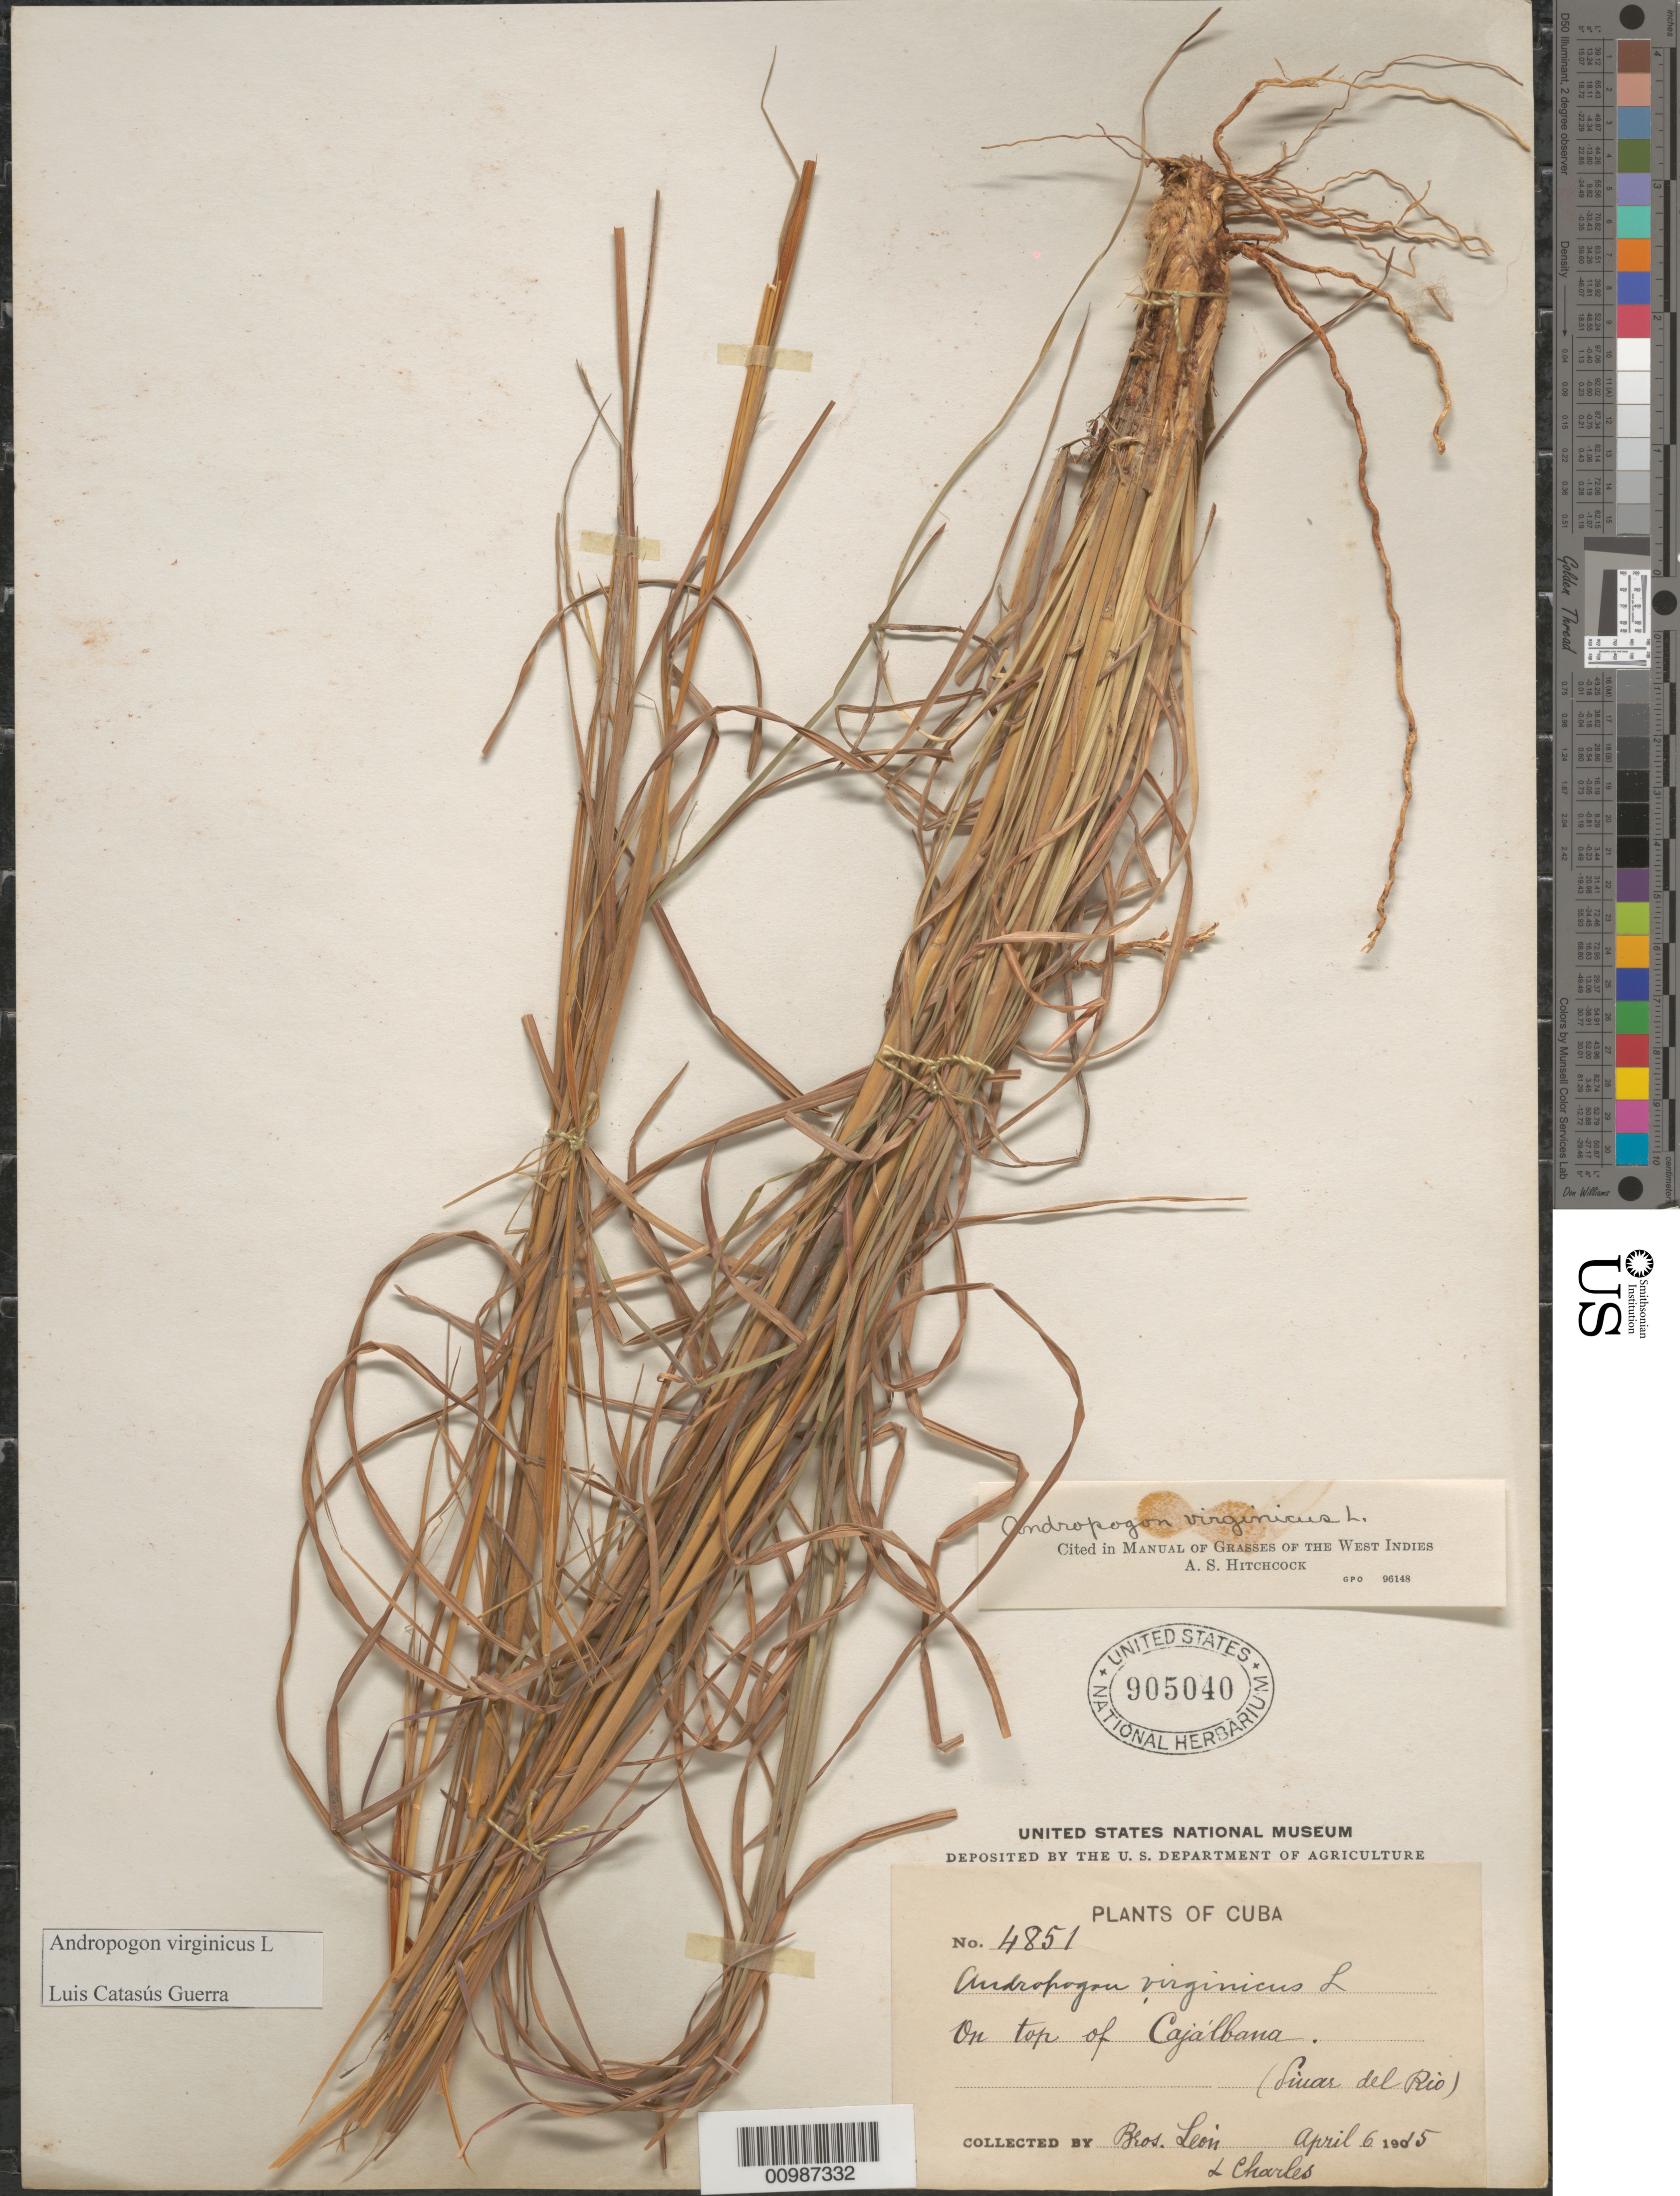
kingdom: Plantae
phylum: Tracheophyta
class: Liliopsida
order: Poales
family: Poaceae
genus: Andropogon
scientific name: Andropogon virginicus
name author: L.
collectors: Bro. León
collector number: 4851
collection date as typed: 06 Apr 1915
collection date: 1915-04-06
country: Cuba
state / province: Pinar del Rio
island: Cuba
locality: Cajalbana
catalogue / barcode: US 905040